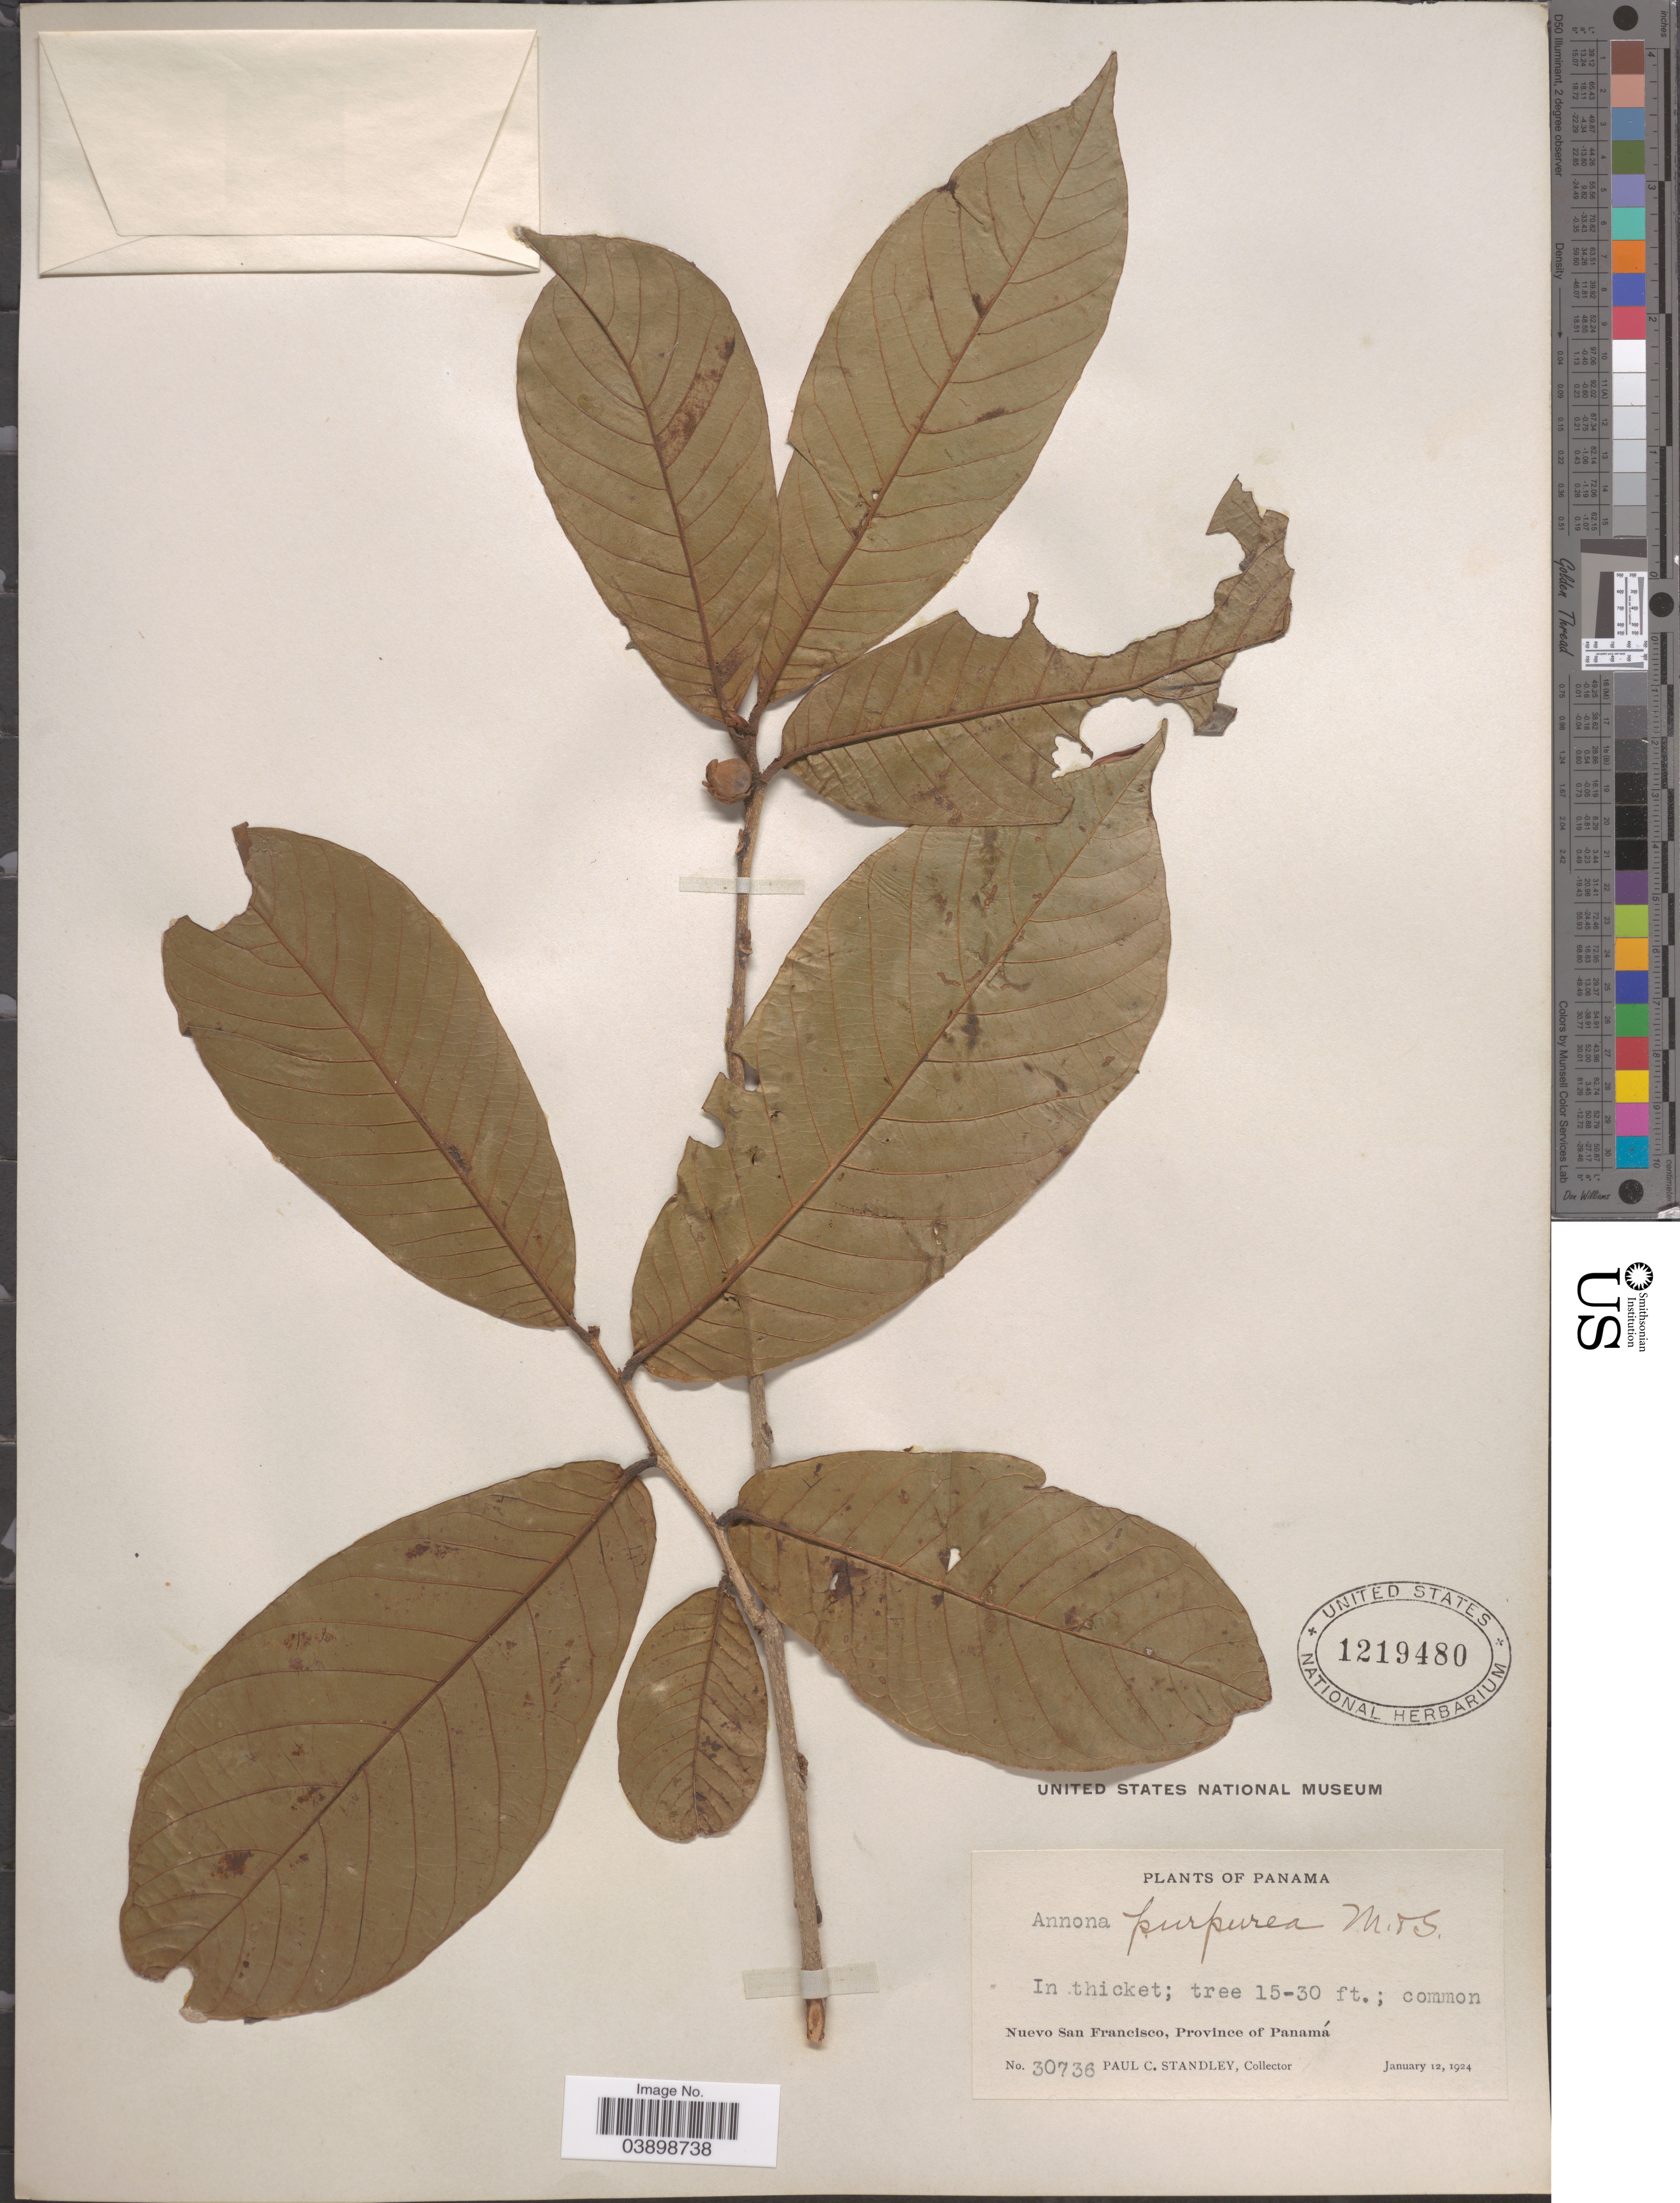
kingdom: Plantae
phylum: Tracheophyta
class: Magnoliopsida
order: Magnoliales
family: Annonaceae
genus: Annona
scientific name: Annona purpurea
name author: Moc. & Sessé ex Dunal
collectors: P. C. Standley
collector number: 30736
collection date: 1924-01-12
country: Panama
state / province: Panamá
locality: Nuevo San Francisco.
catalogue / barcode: US 1219480